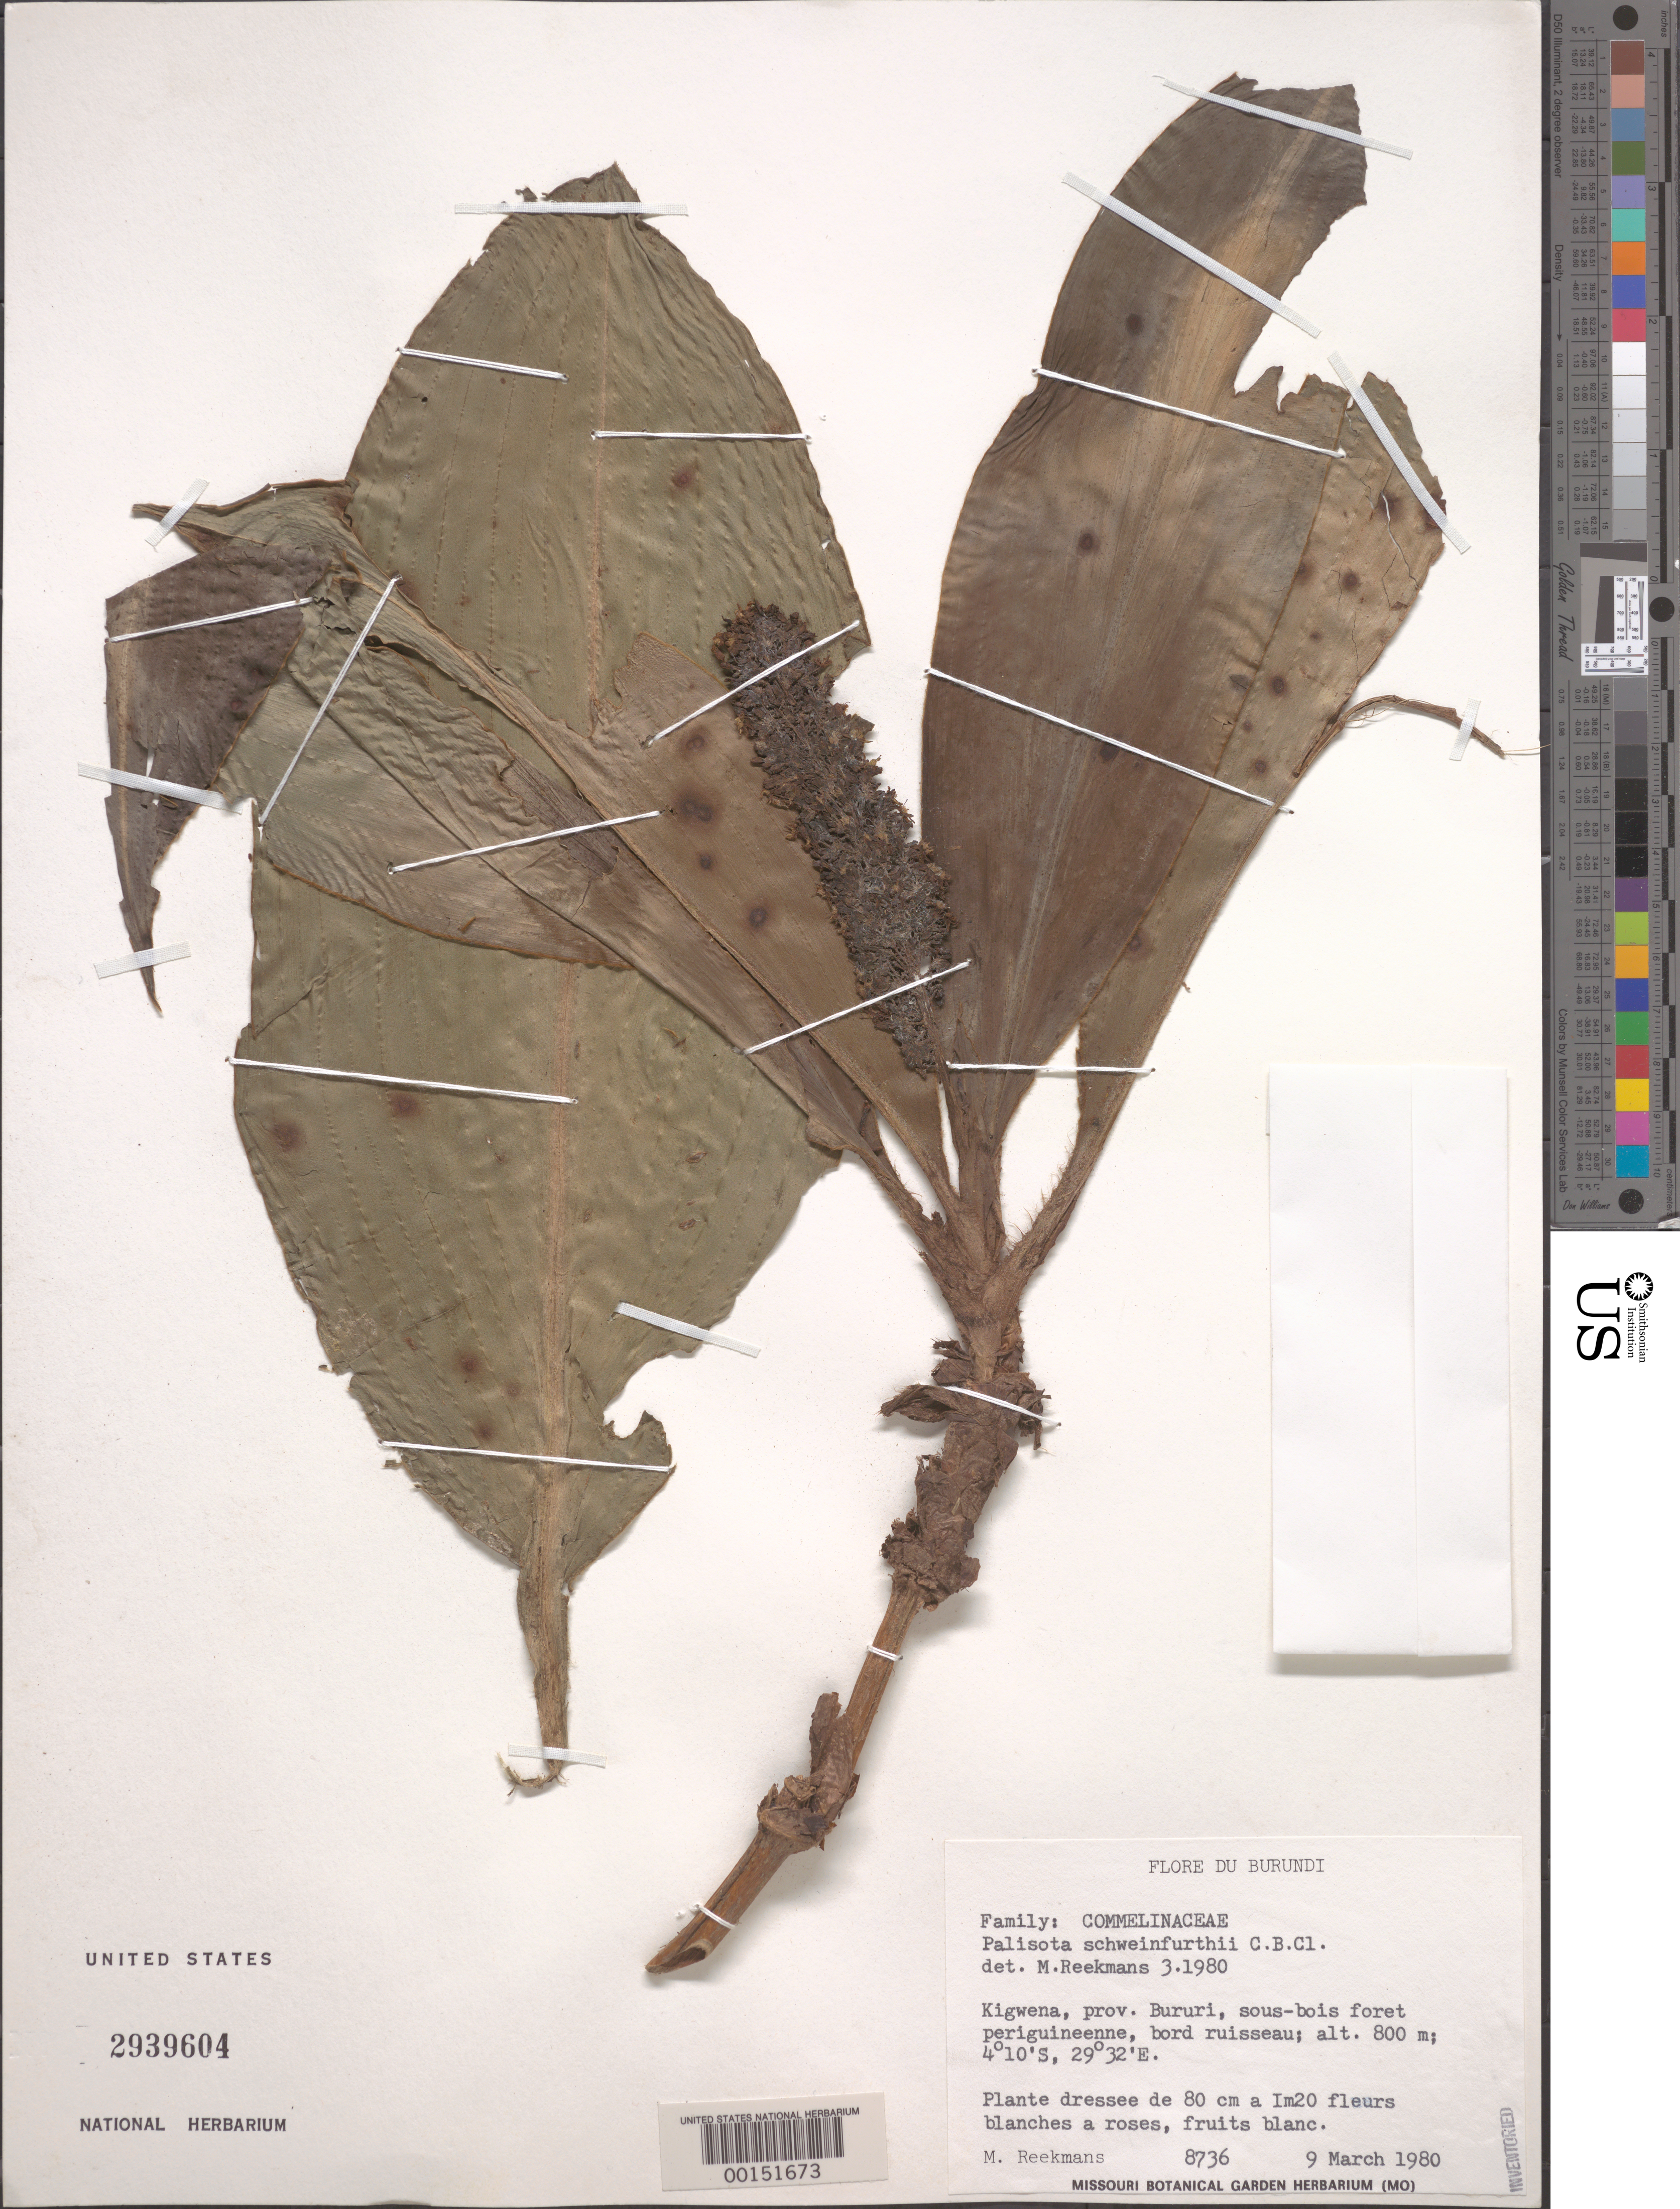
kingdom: Plantae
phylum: Tracheophyta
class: Liliopsida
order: Commelinales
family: Commelinaceae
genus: Palisota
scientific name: Palisota schweinfurthii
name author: C.B. Clarke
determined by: Reekmans, M.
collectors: M. Reekmans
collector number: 8736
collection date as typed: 09 Mar 1980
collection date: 1980-03-09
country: Burundi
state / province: Bururi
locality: Kigwena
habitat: Forest under story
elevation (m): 800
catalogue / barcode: US 2939604